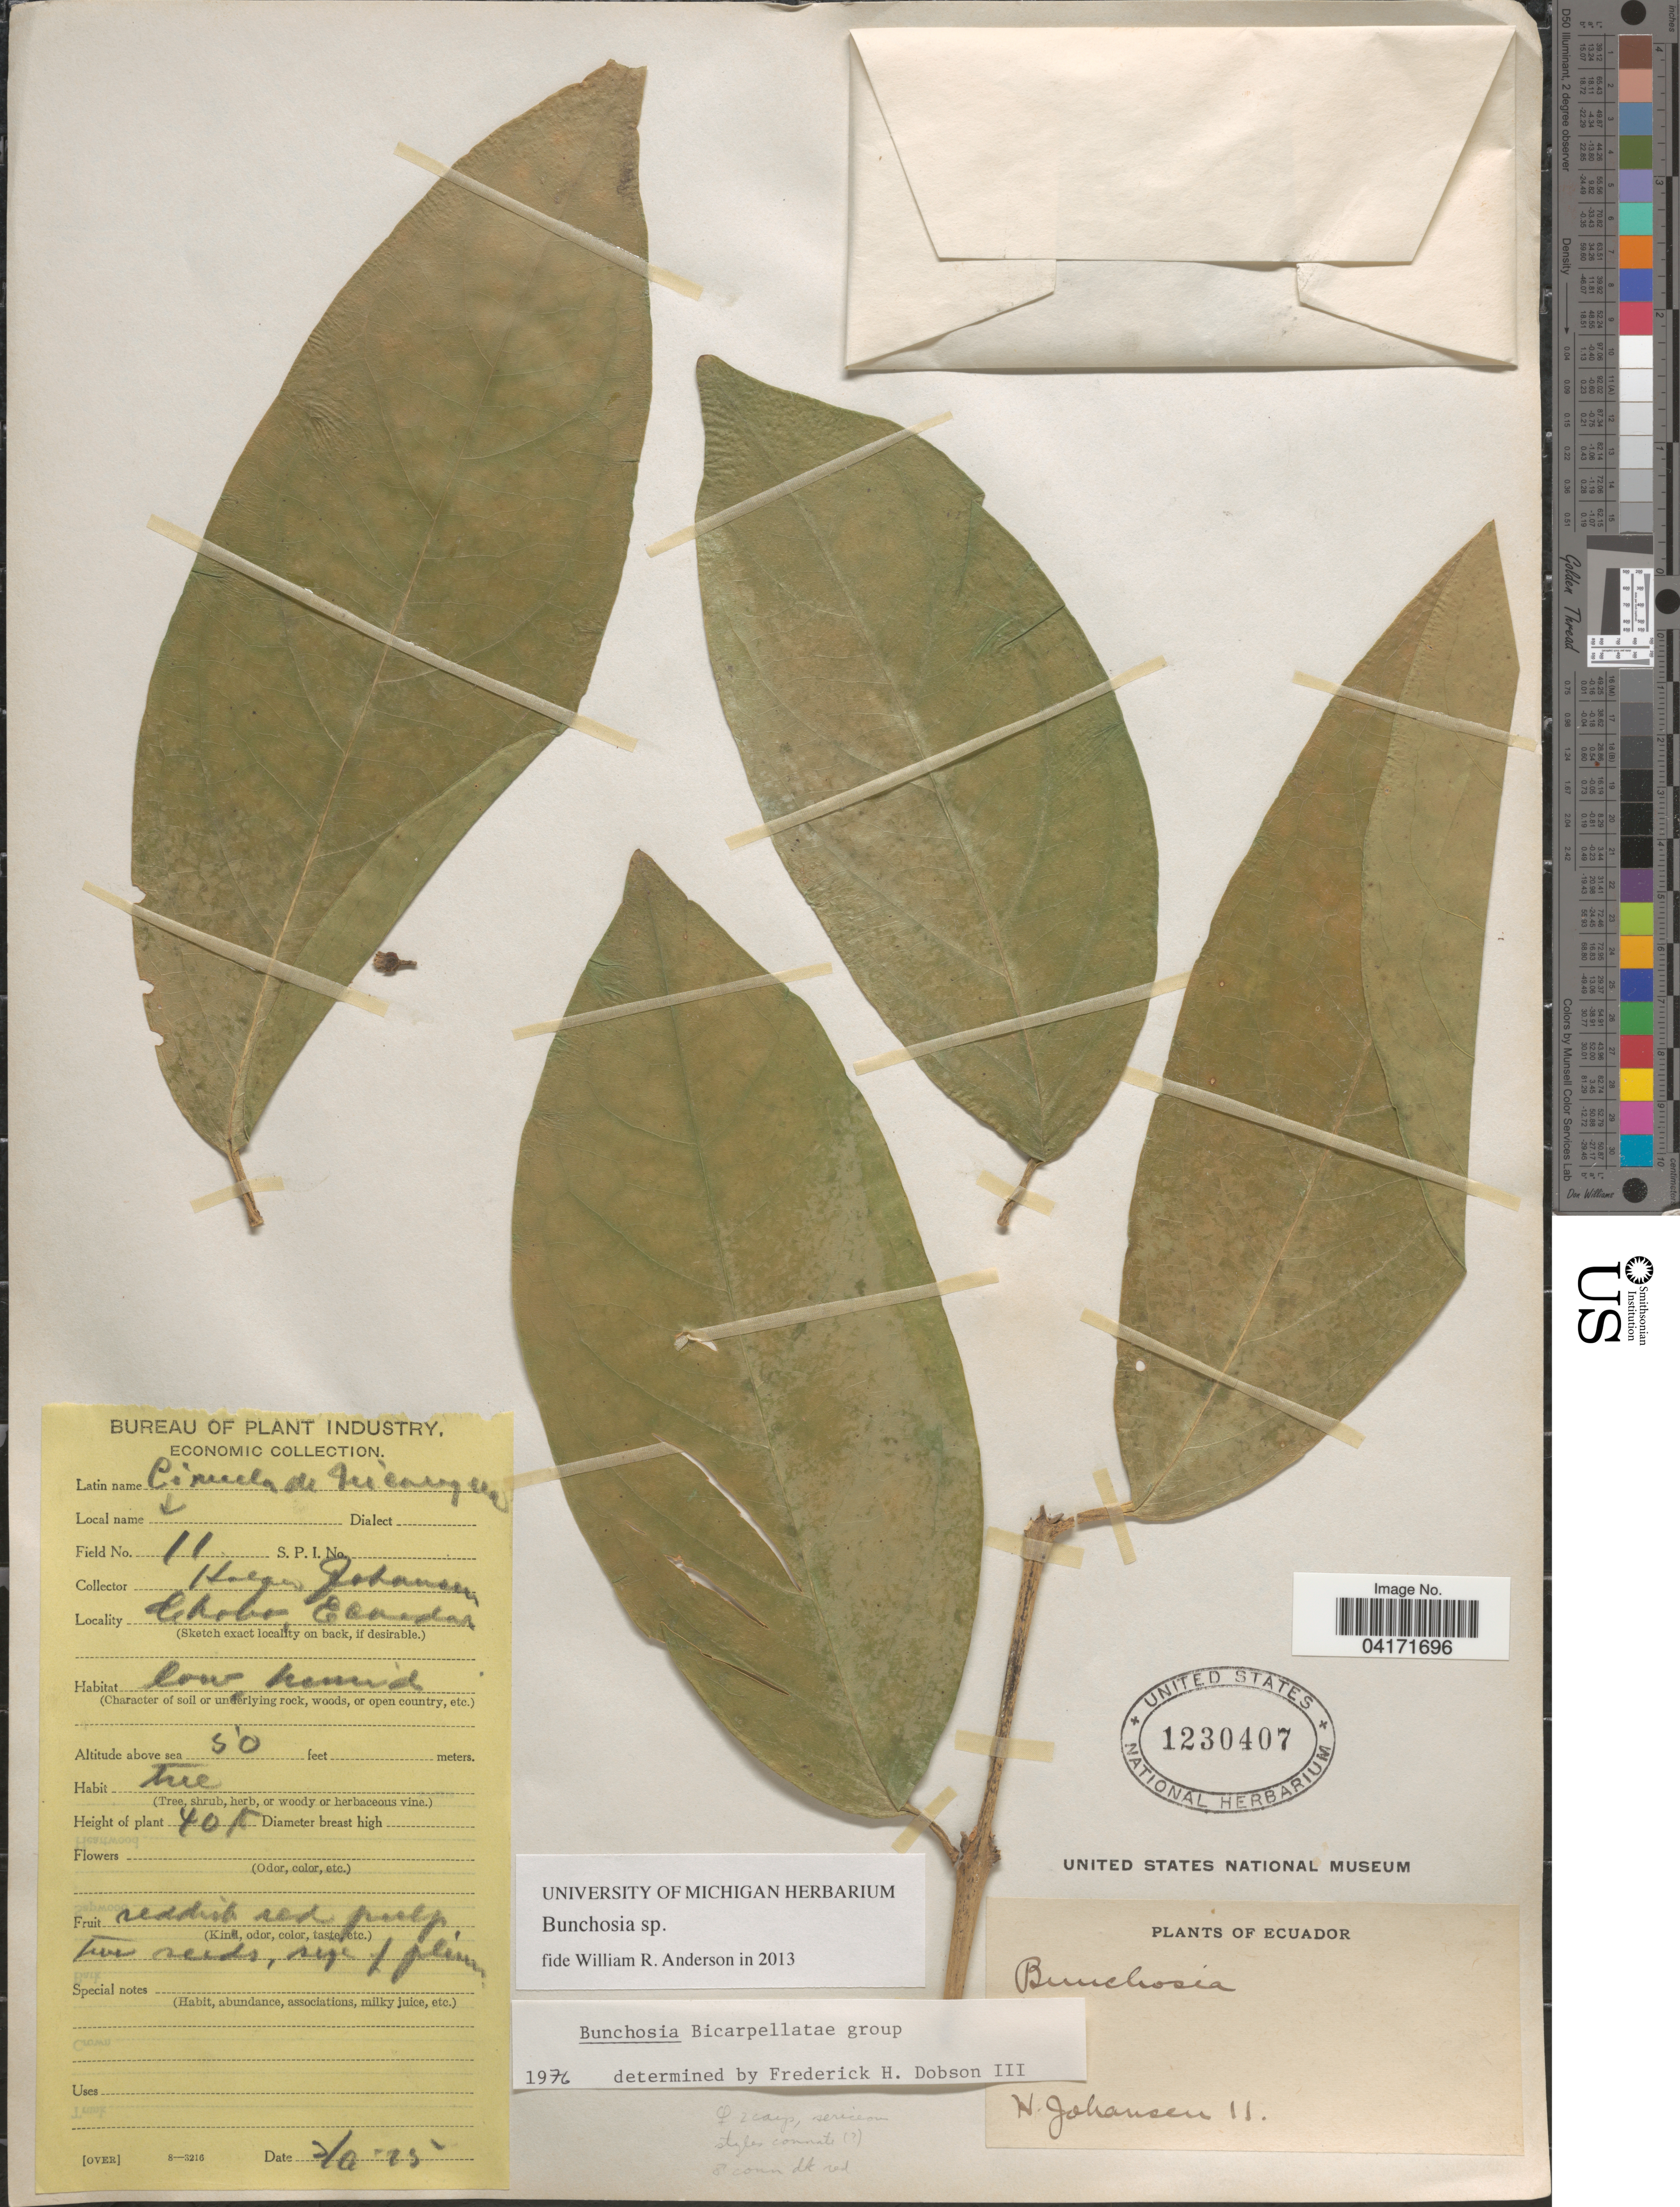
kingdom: Plantae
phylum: Tracheophyta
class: Magnoliopsida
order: Malpighiales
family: Malpighiaceae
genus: Bunchosia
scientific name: Bunchosia sp.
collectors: H. Johnsen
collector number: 11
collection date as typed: Transcribed d/m/y: 3/6/25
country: Ecuador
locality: Chobo.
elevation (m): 15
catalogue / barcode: US 1230407